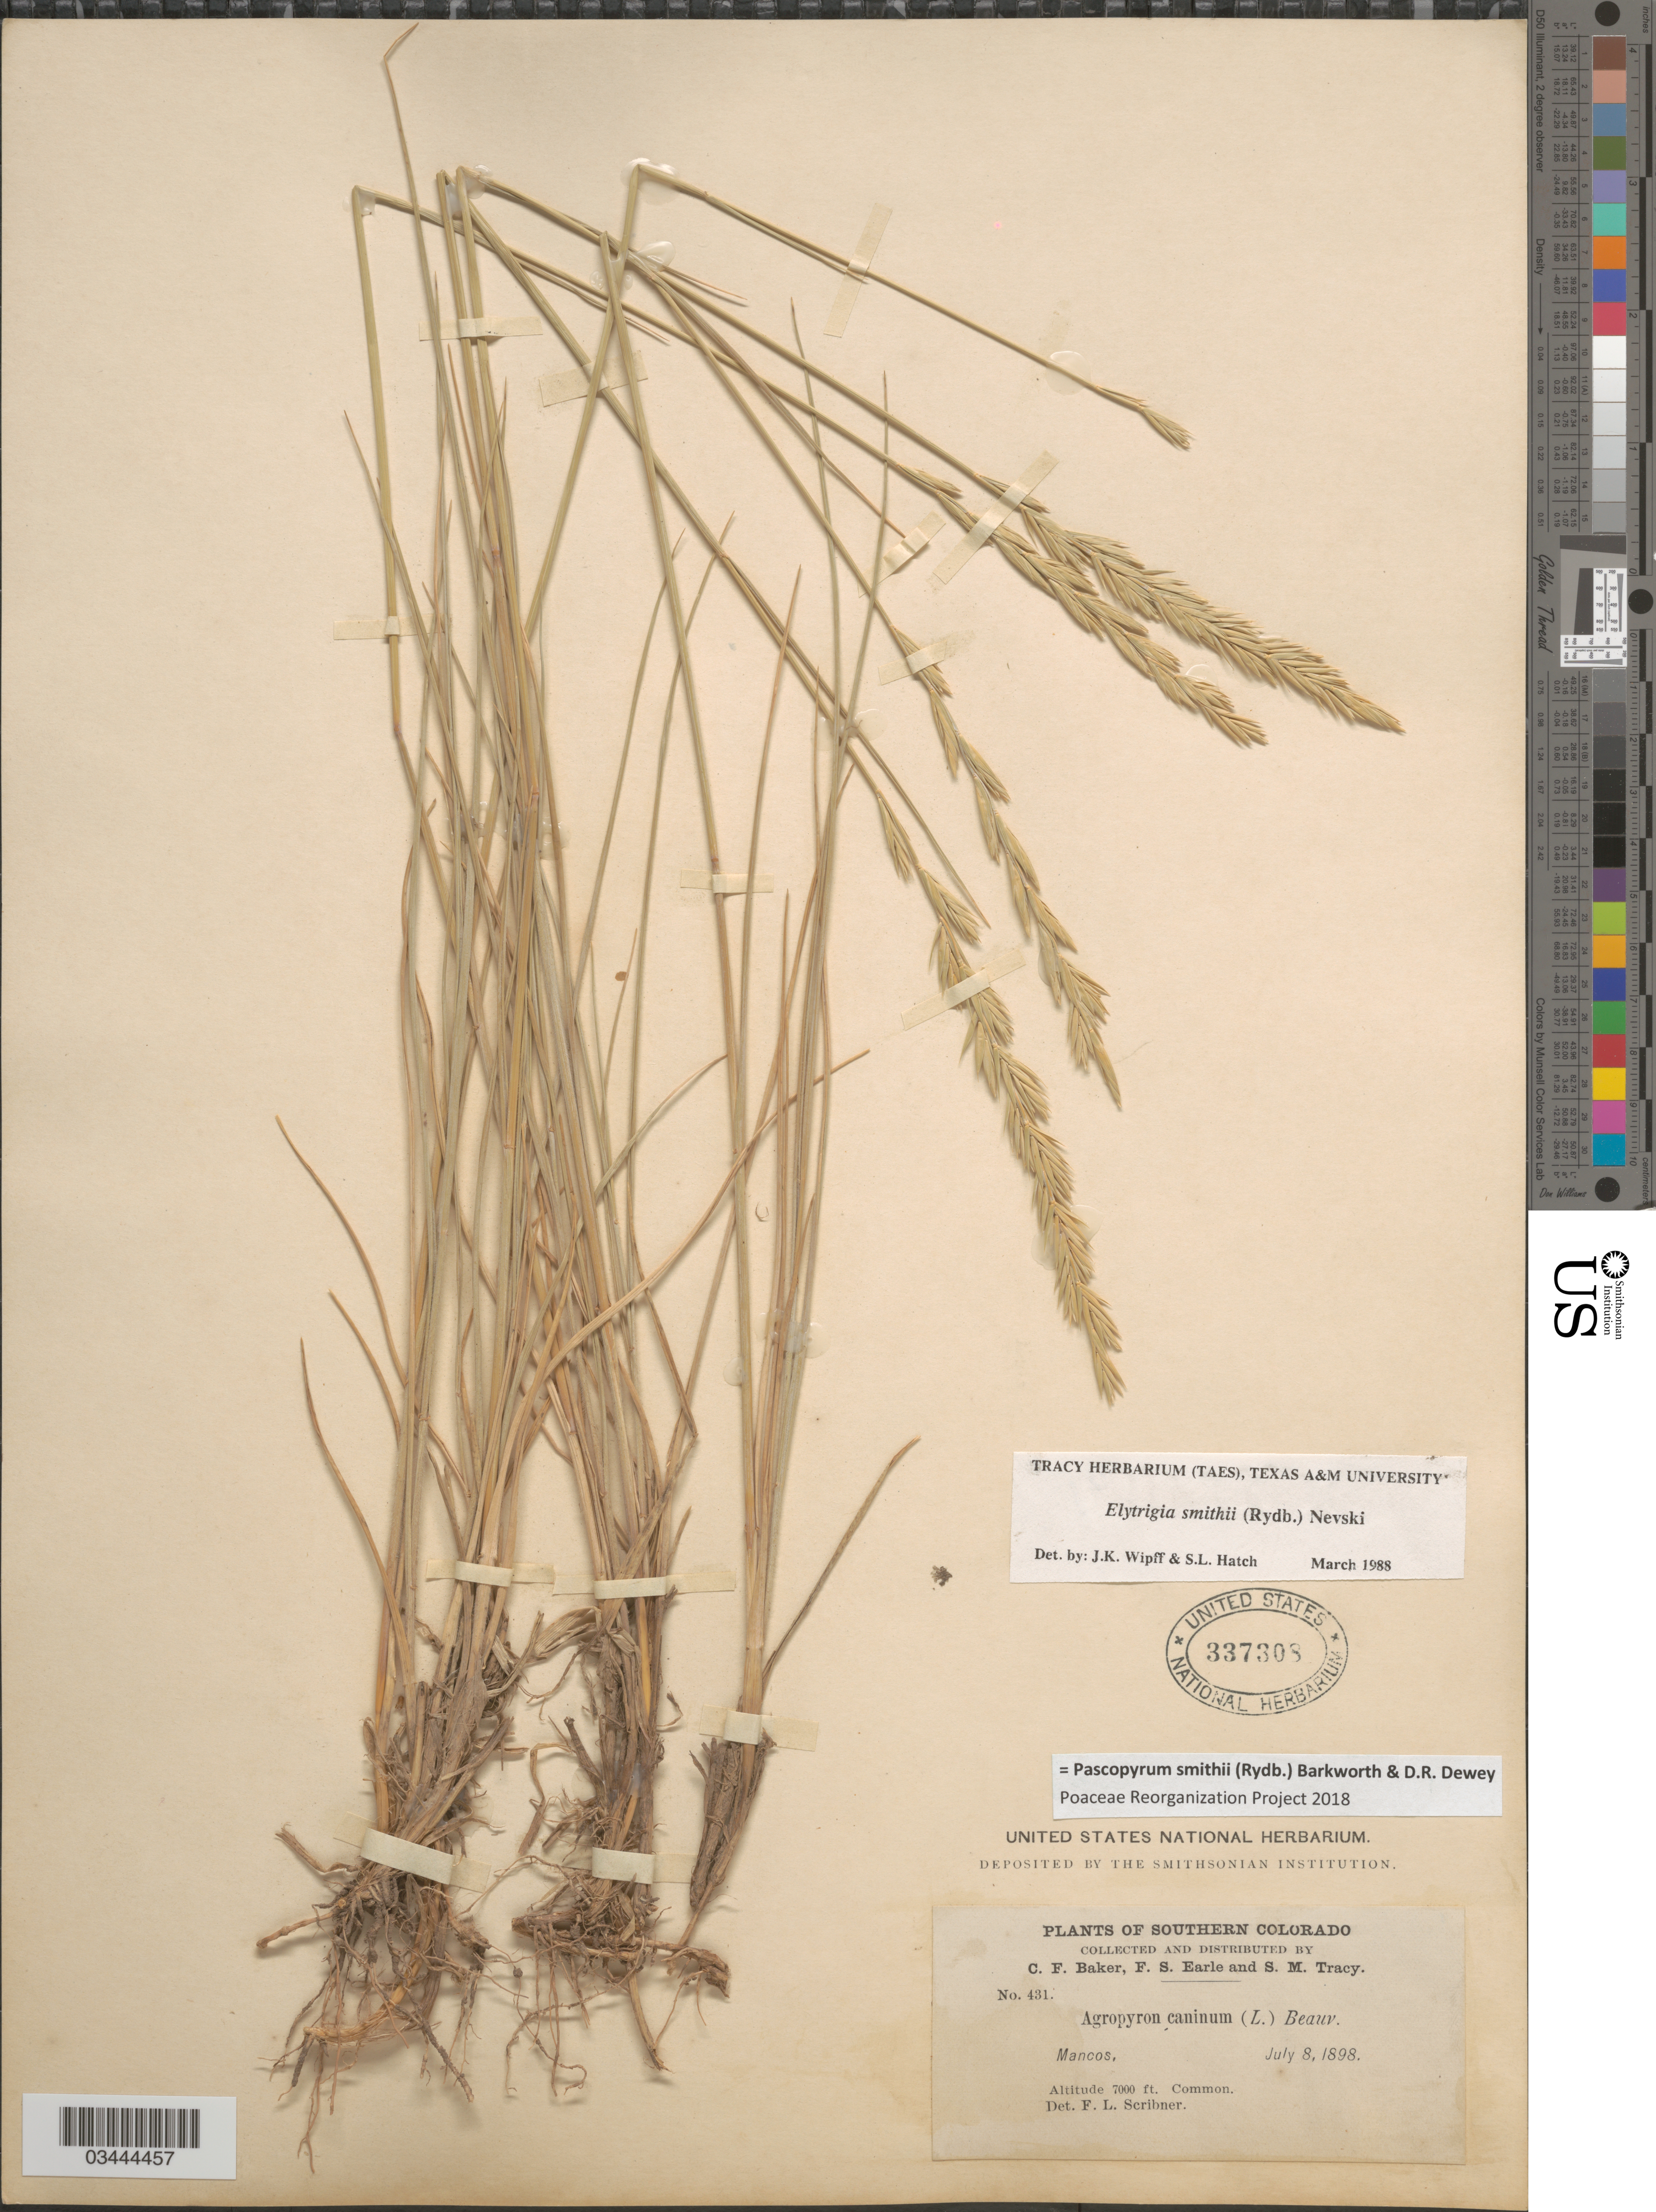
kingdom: Plantae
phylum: Tracheophyta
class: Liliopsida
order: Poales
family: Poaceae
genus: Pascopyrum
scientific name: Pascopyrum smithii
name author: (Rydb.) Barkworth & Dewey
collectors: C. F. Baker, F. S. Earle & S. M. Tracy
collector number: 431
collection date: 1898-07-08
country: United States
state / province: Colorado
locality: Southern Colorado. Mancos.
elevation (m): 2134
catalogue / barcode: US 337308